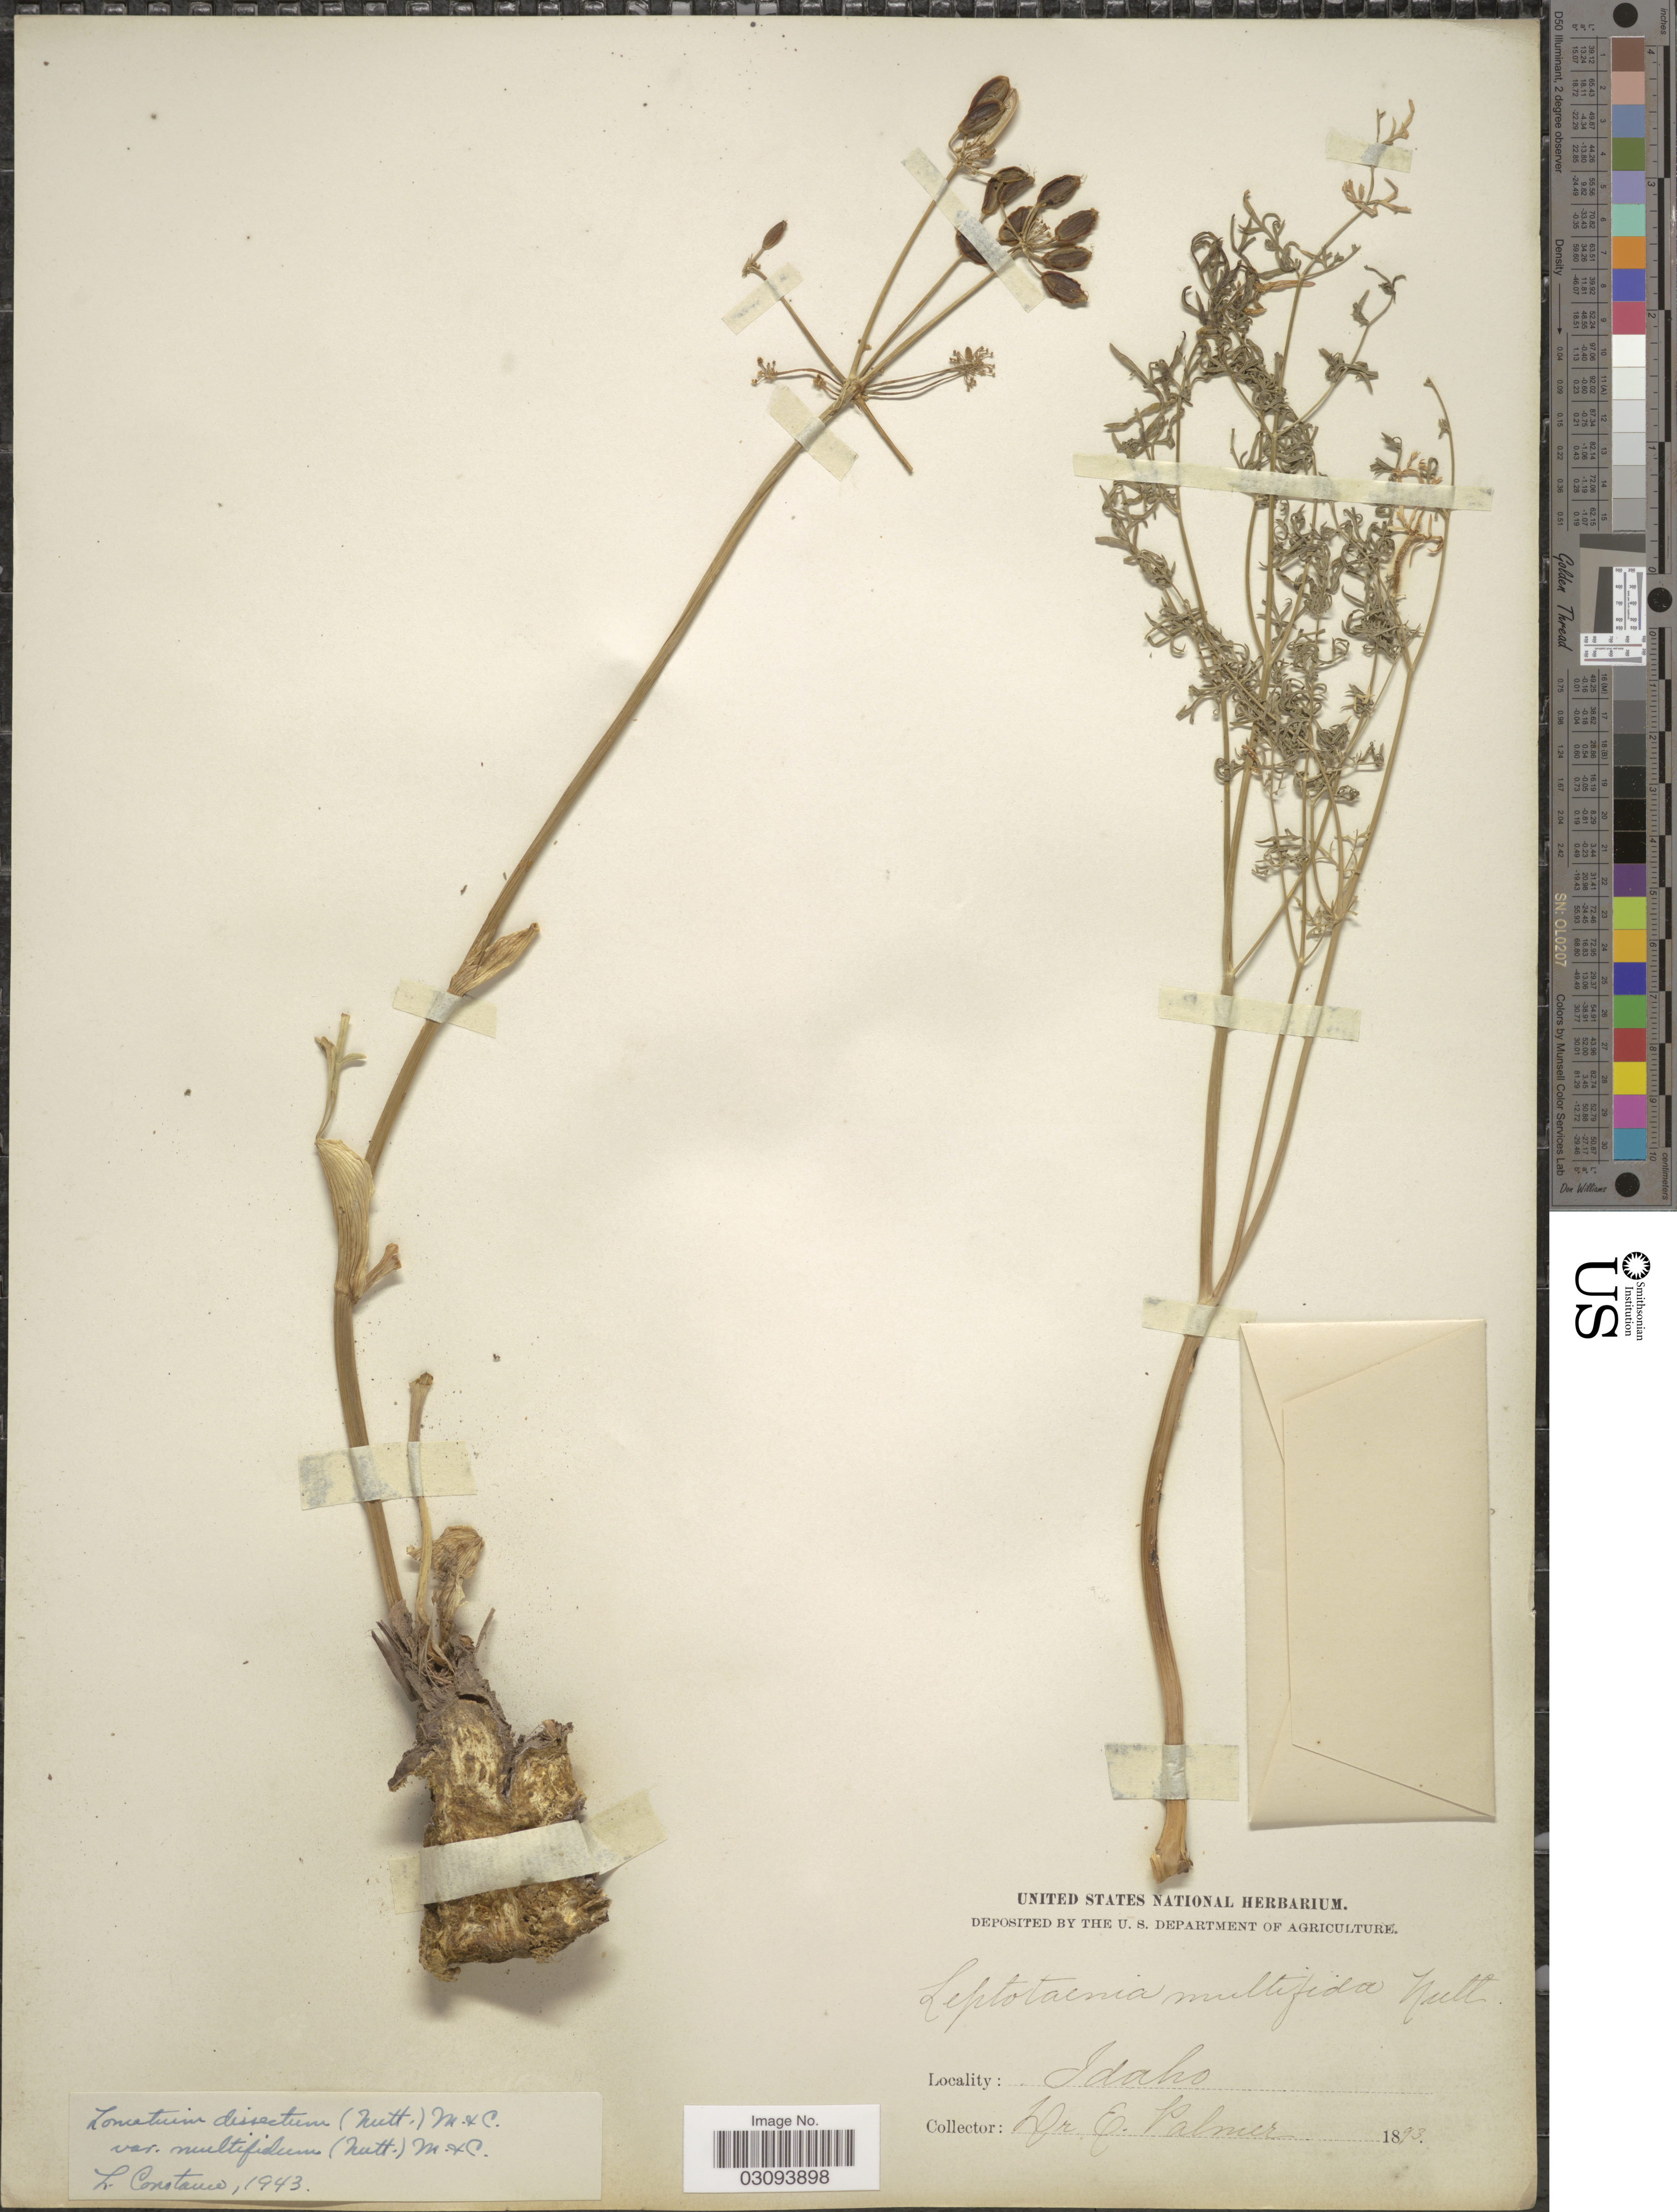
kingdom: Plantae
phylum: Tracheophyta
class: Magnoliopsida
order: Apiales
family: Apiaceae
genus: Lomatium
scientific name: Lomatium dissectum var. multifidum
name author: (Nutt.) Mathias & Constance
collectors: E. Palmer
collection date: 1893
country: United States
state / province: Idaho